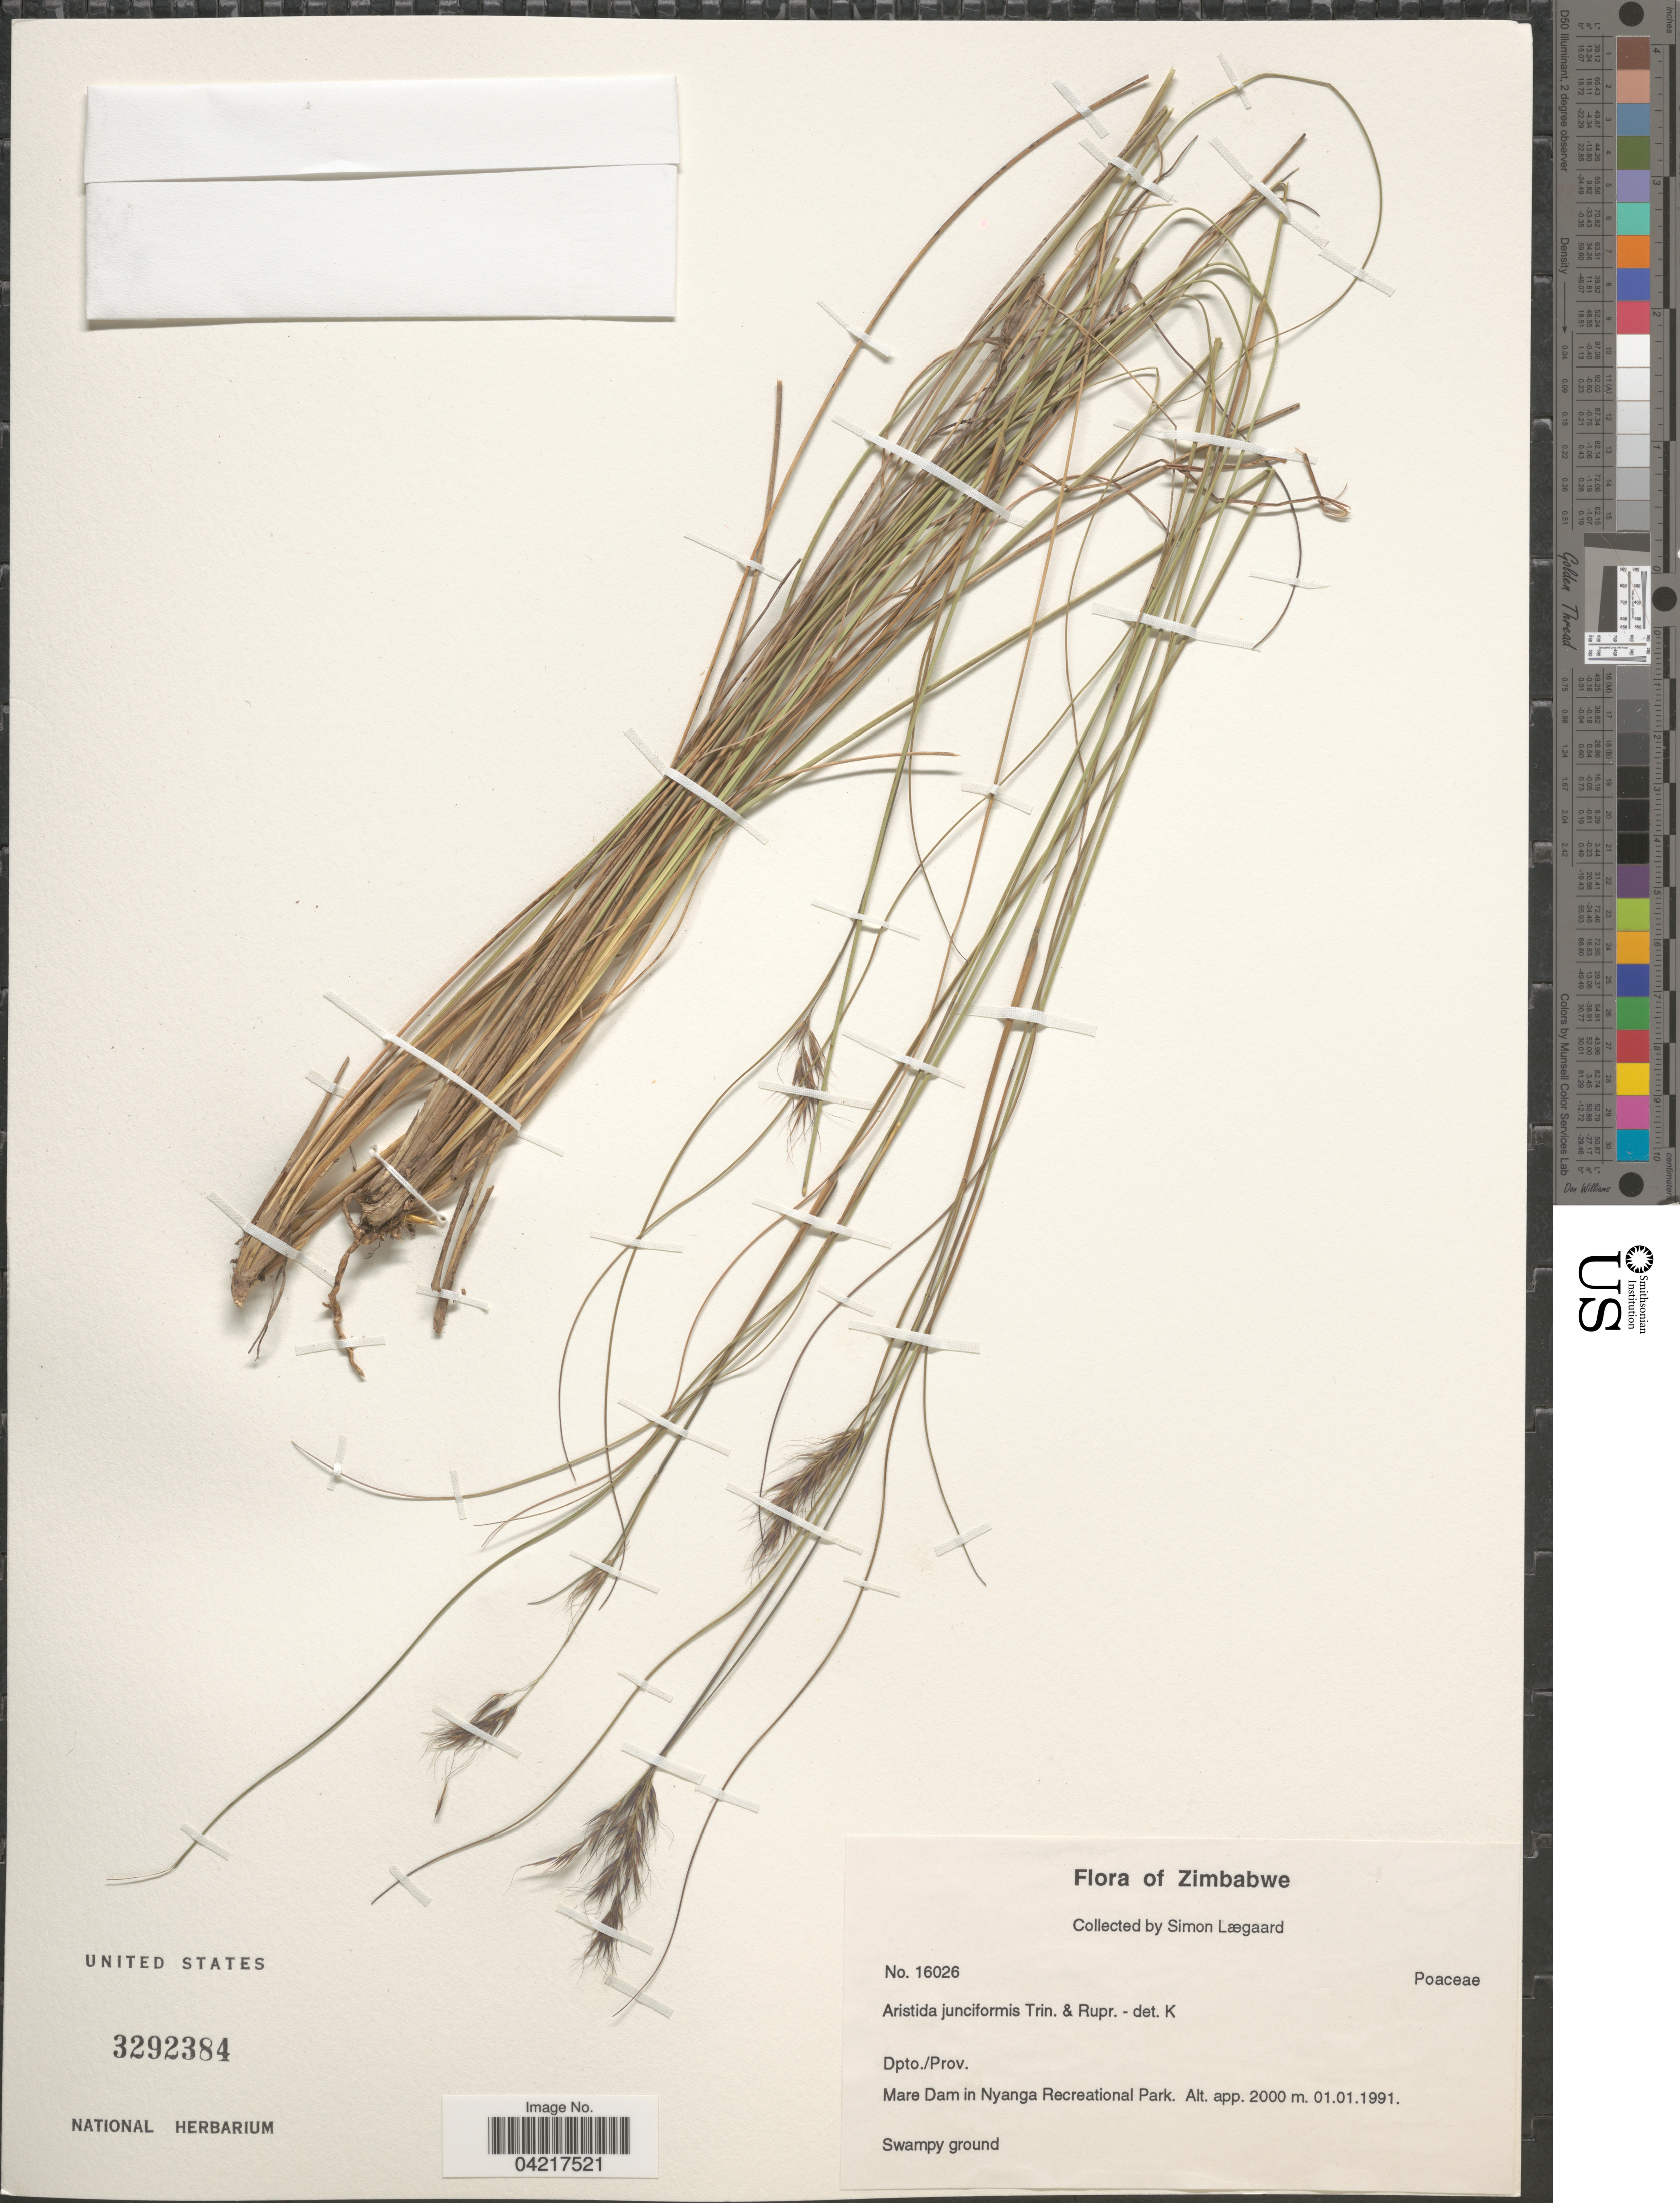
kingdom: Plantae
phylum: Tracheophyta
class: Liliopsida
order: Poales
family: Poaceae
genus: Aristida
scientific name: Aristida junciformis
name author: Trin. & Rupr.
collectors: S. Lægaard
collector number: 16026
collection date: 1991-01-01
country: Zimbabwe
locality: Dpto./Prov. Mare Dam in Nyanga Recreational Park.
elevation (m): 2000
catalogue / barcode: US 3292384